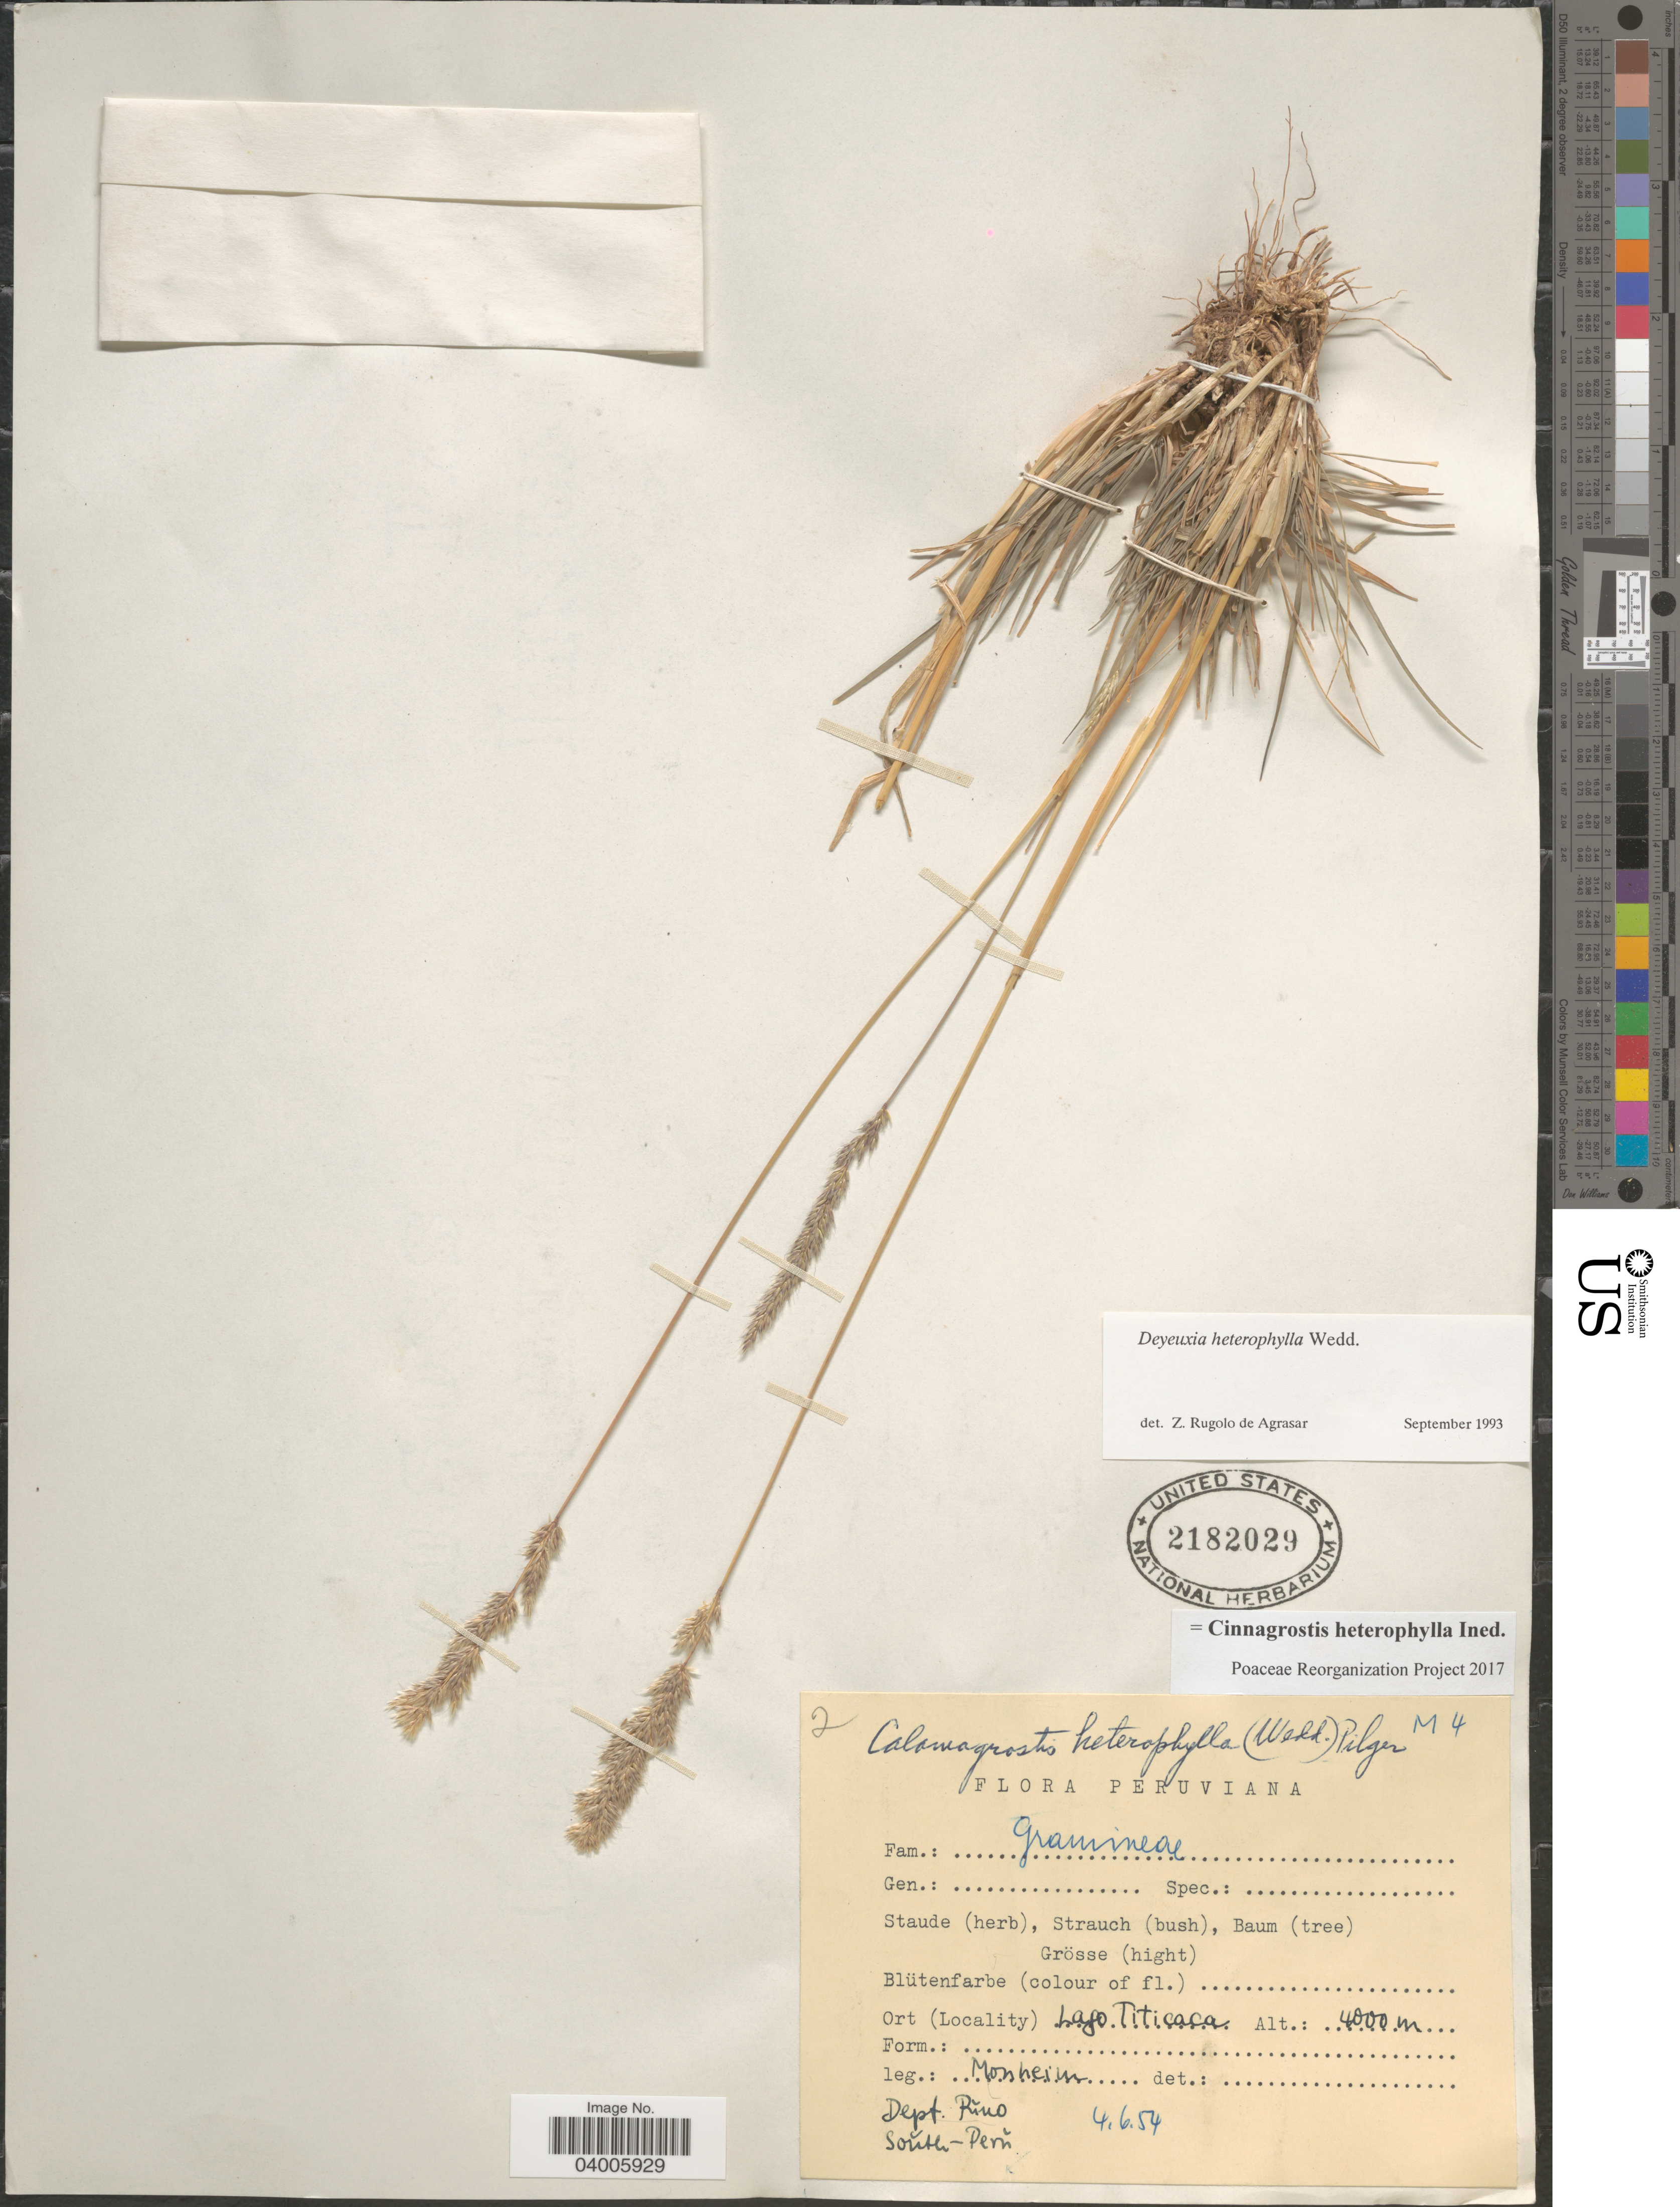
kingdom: Plantae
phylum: Tracheophyta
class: Liliopsida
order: Poales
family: Poaceae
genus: Cinnagrostis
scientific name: Cinnagrostis heterophylla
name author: (Wedd.) P.M. Peterson et al.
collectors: Manheim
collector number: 4654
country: Peru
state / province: Puno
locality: Lago Titicaca. Dept. Pŭno. Soŭth-Perŭ.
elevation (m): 4000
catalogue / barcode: US 2182029